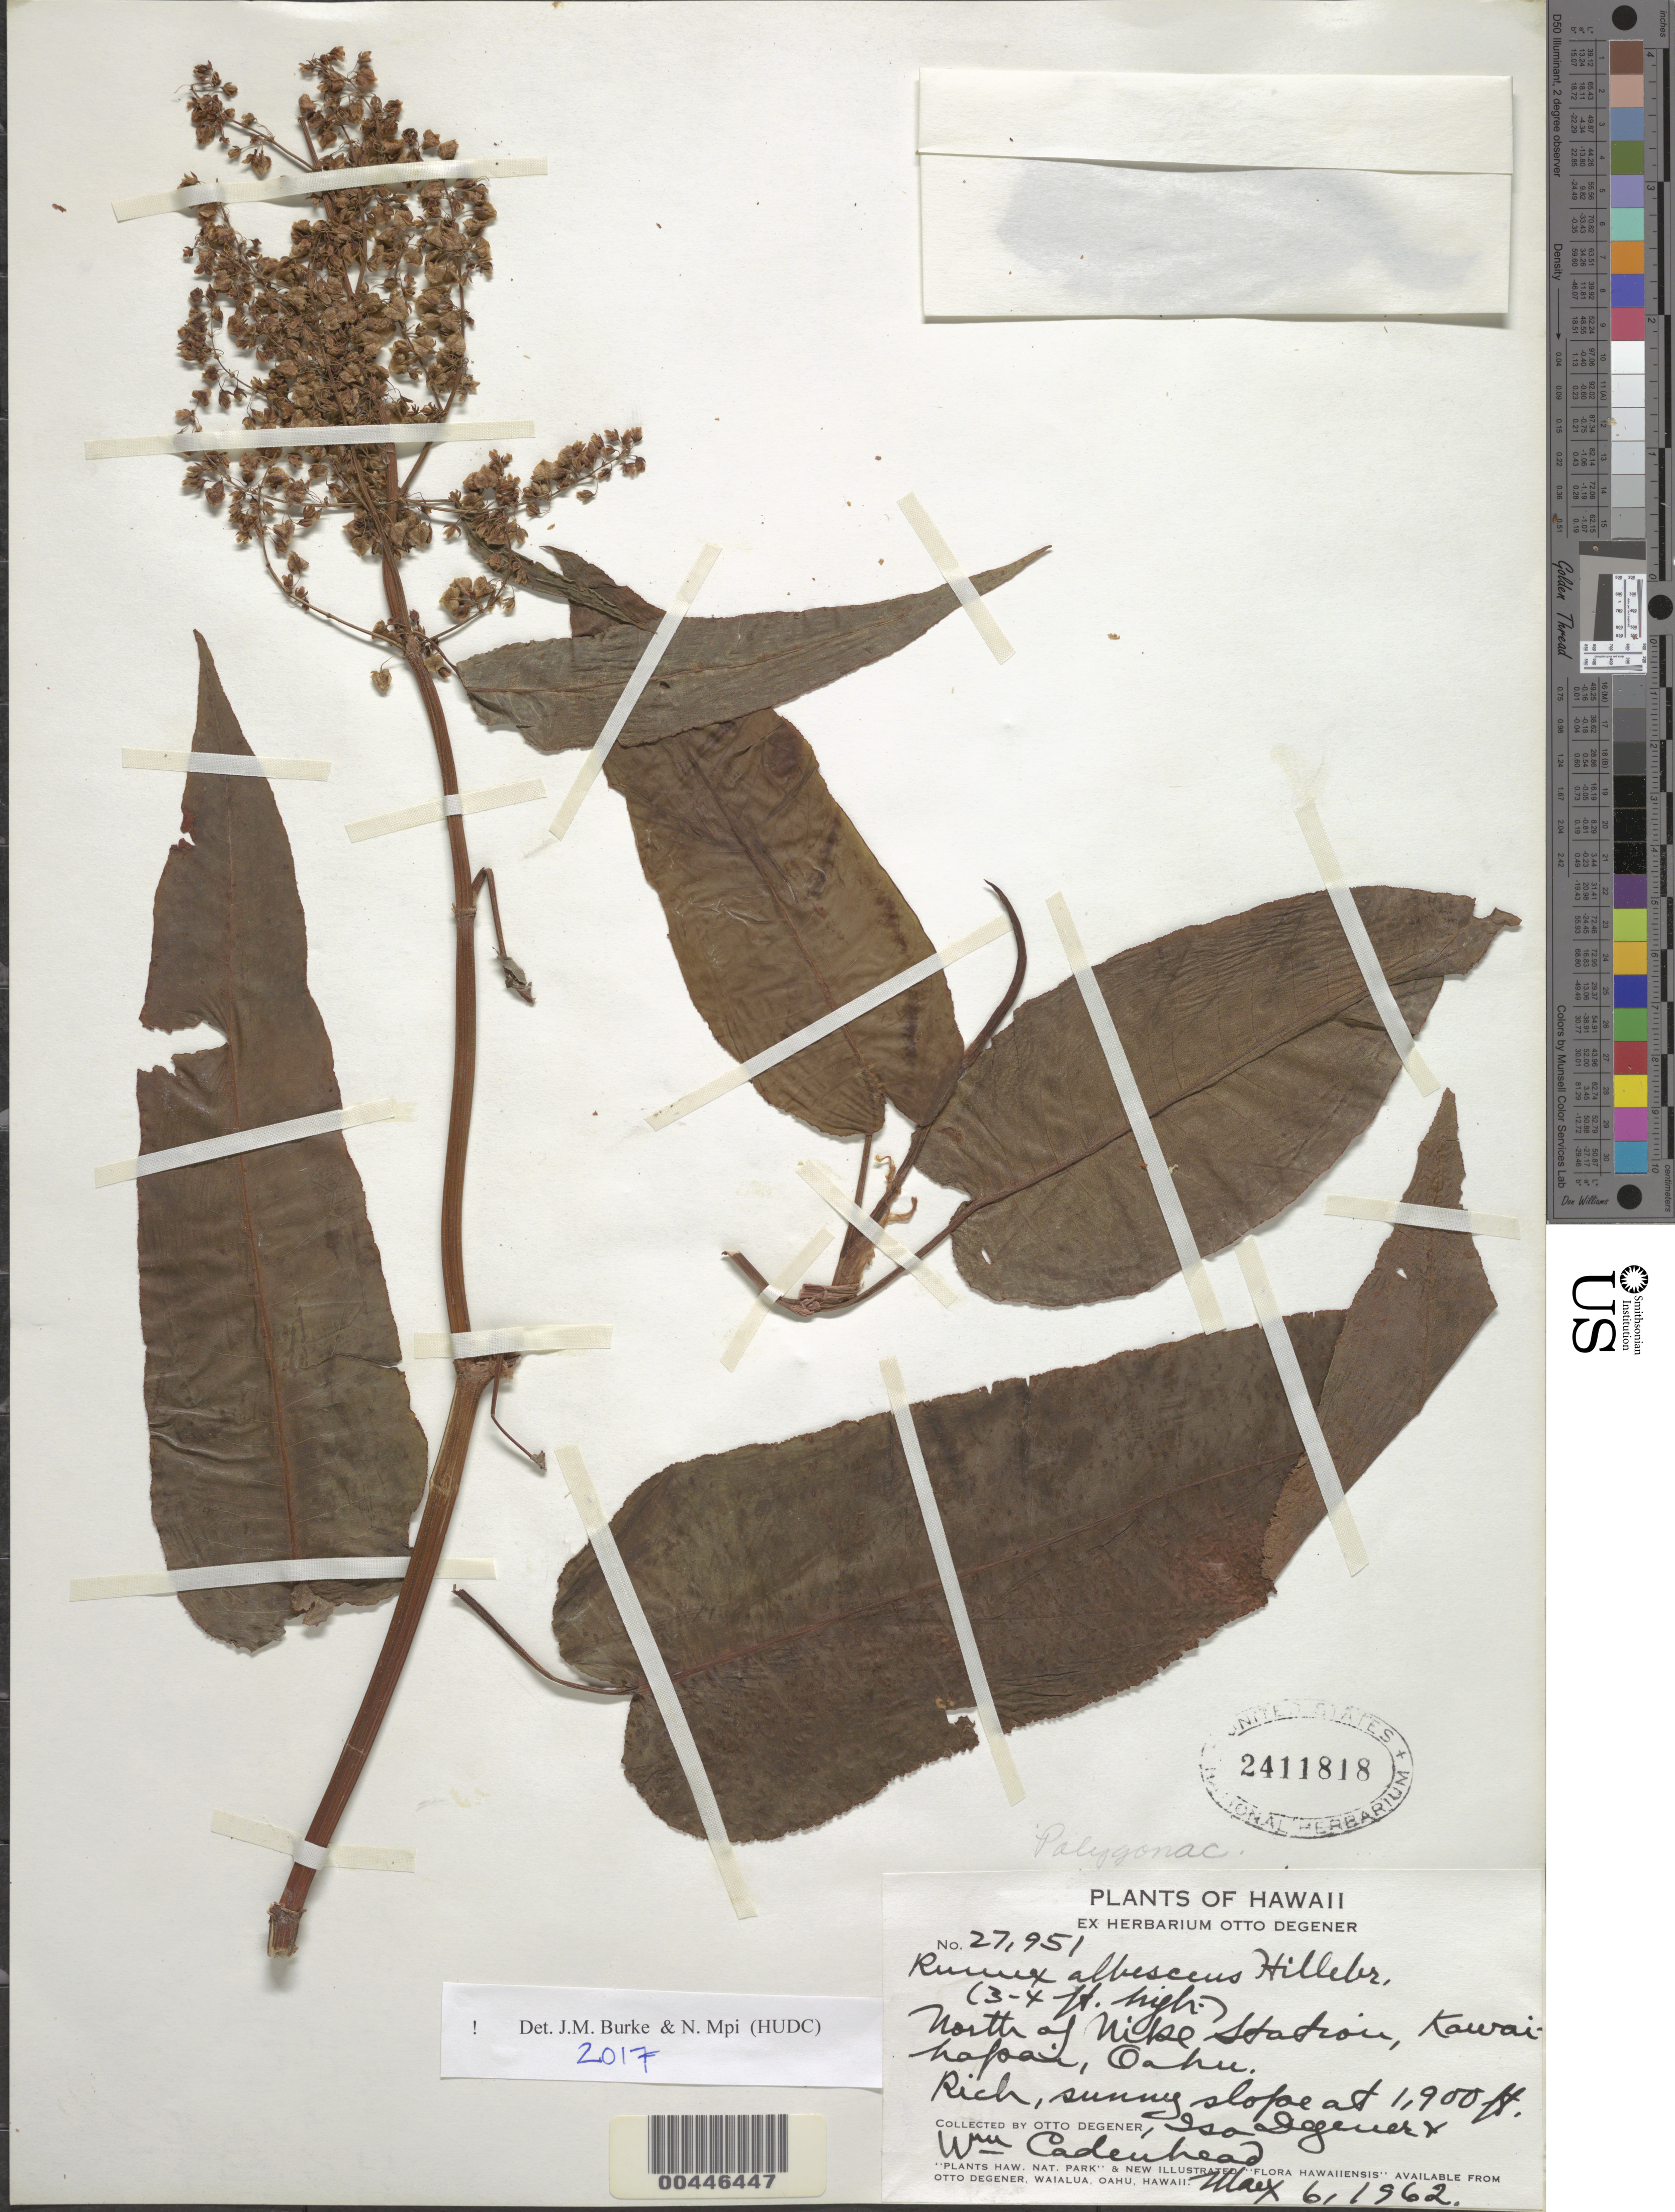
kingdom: Plantae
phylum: Tracheophyta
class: Magnoliopsida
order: Caryophyllales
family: Polygonaceae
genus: Rumex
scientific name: Rumex albescens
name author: Hillebr.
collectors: O. Degener, I. Degener & W. Cadenhead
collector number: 27951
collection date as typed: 6 May 1962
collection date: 1962-05-06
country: United States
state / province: Hawaii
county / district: Honolulu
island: Oahu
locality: N of Nike Station, Kawaihapai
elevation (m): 579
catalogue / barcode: US 2411818